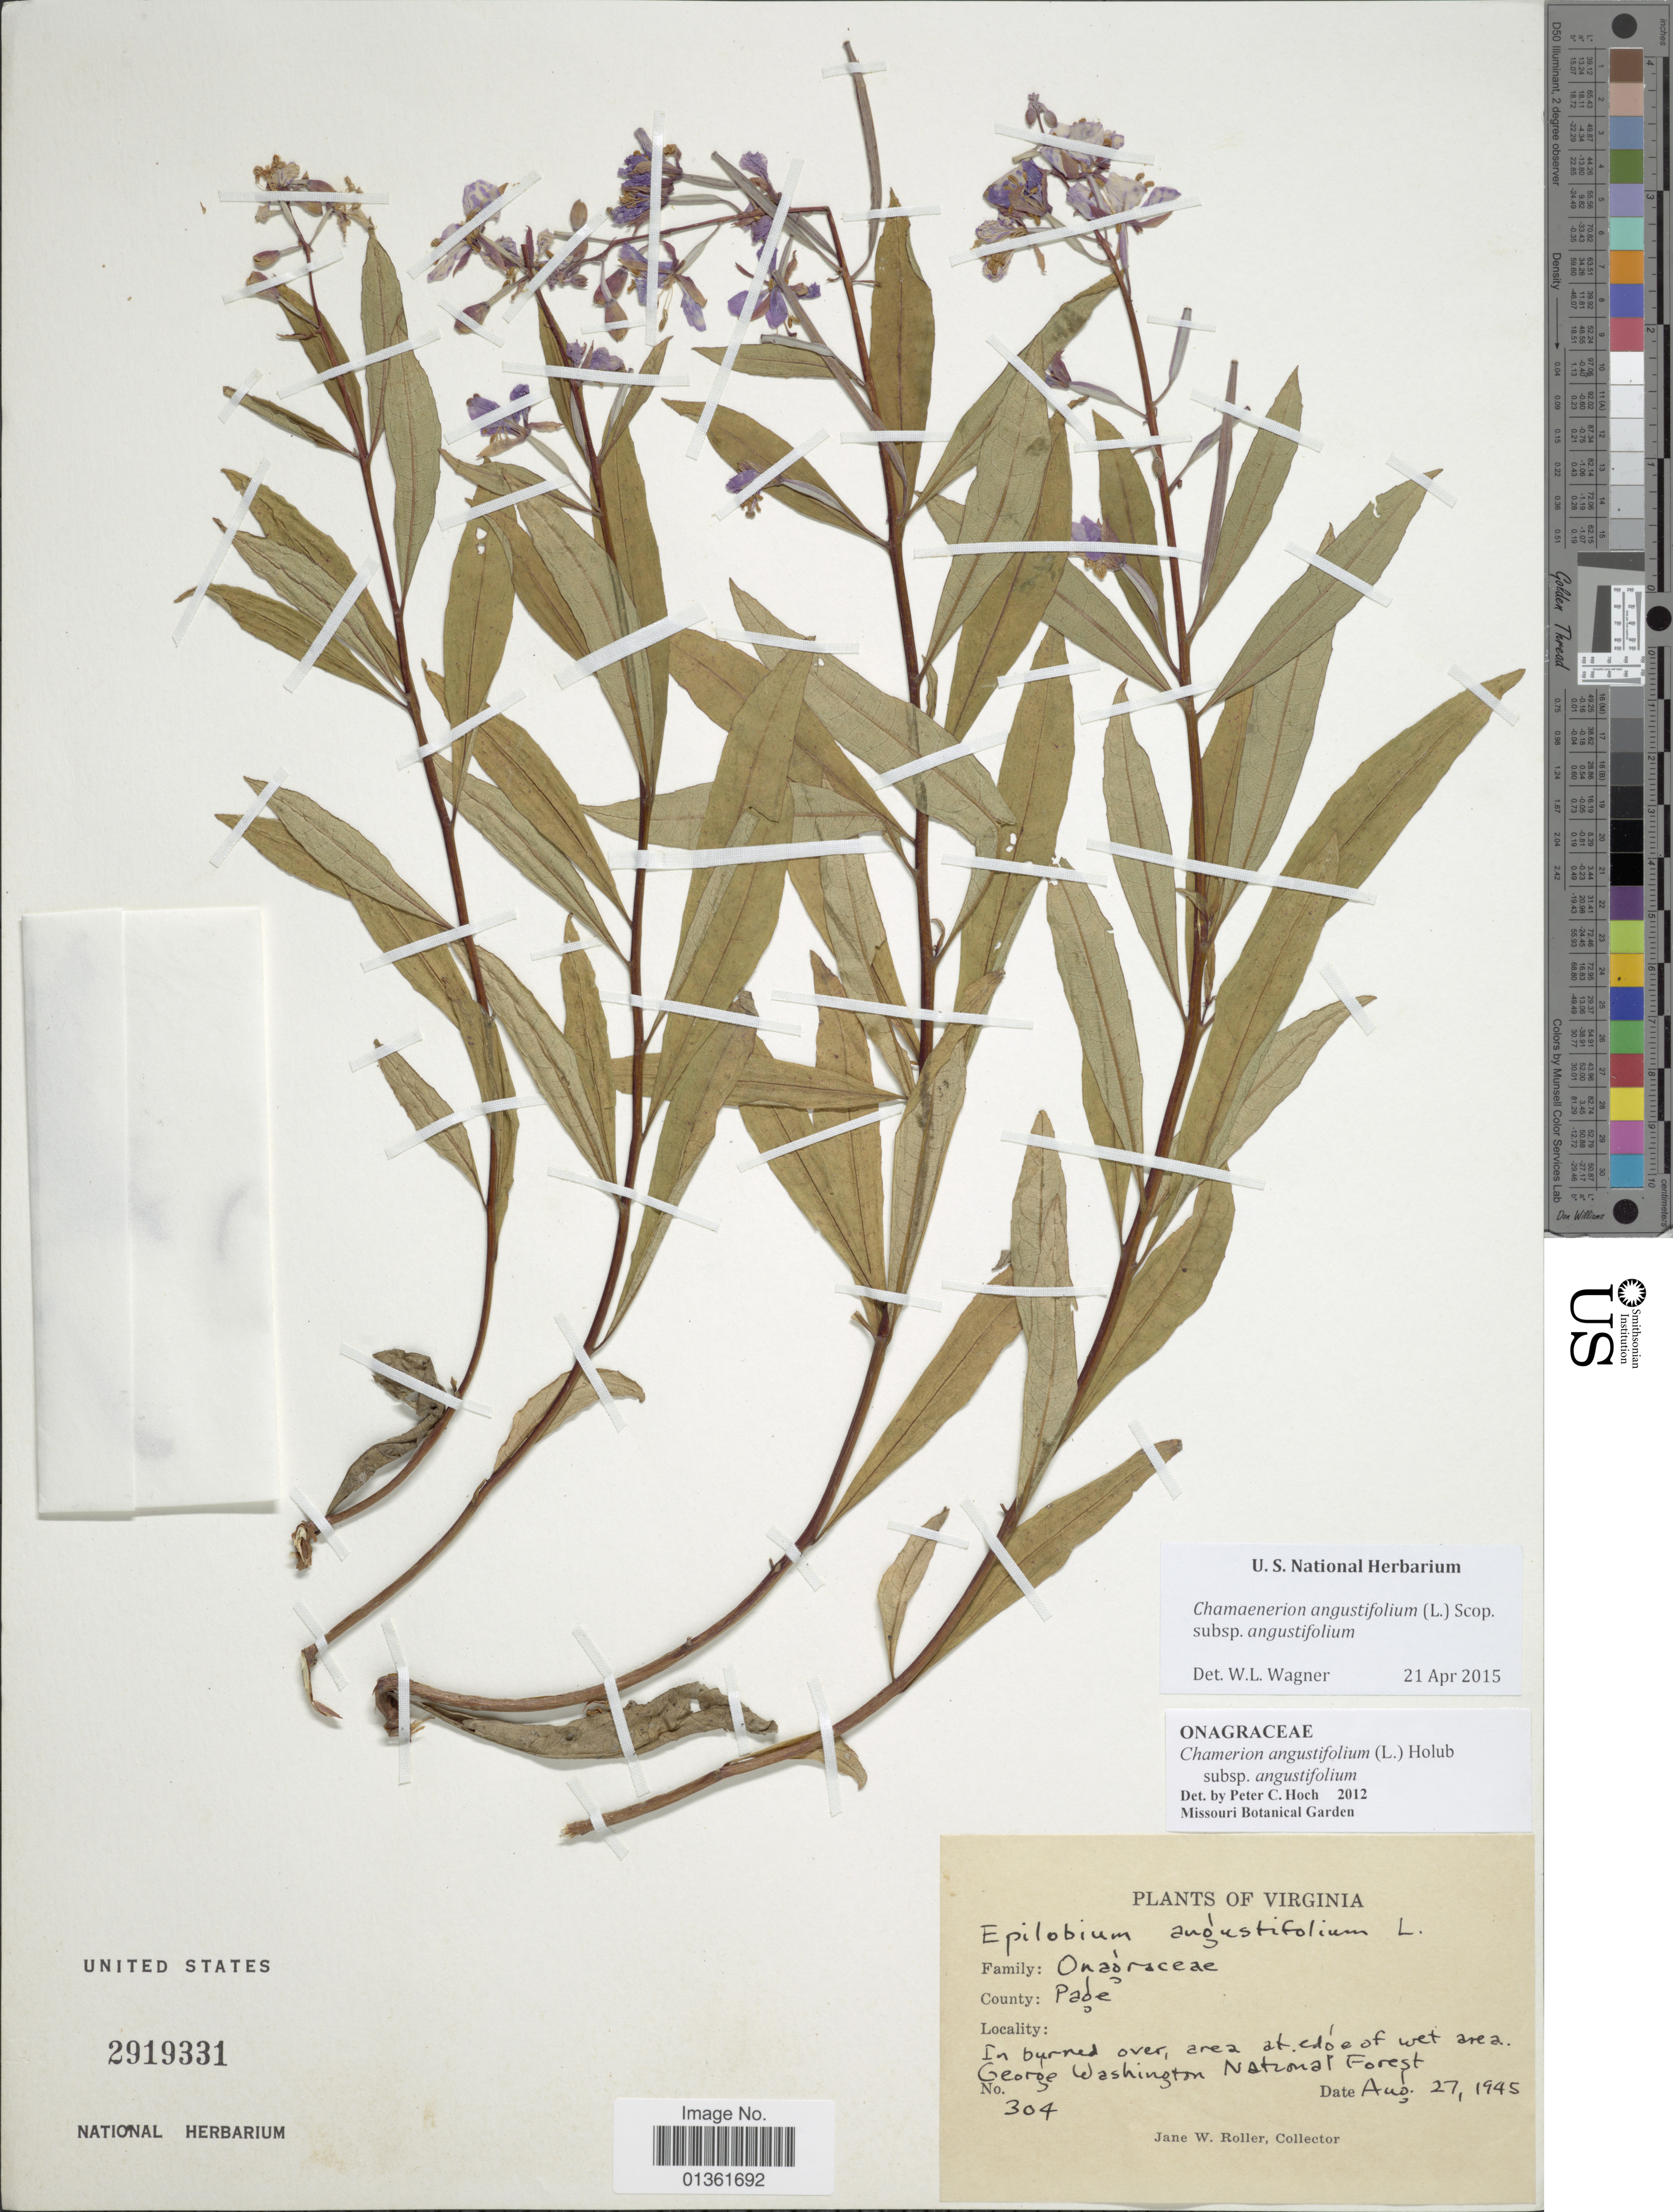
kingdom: Plantae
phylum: Tracheophyta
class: Magnoliopsida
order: Myrtales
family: Onagraceae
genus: Chamaenerion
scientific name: Chamaenerion angustifolium subsp. angustifolium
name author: (L.) Scop.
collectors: J. W. Roller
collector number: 304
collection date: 1945-08-27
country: United States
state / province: Virginia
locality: George Washington National Forest.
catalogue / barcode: US 2919331